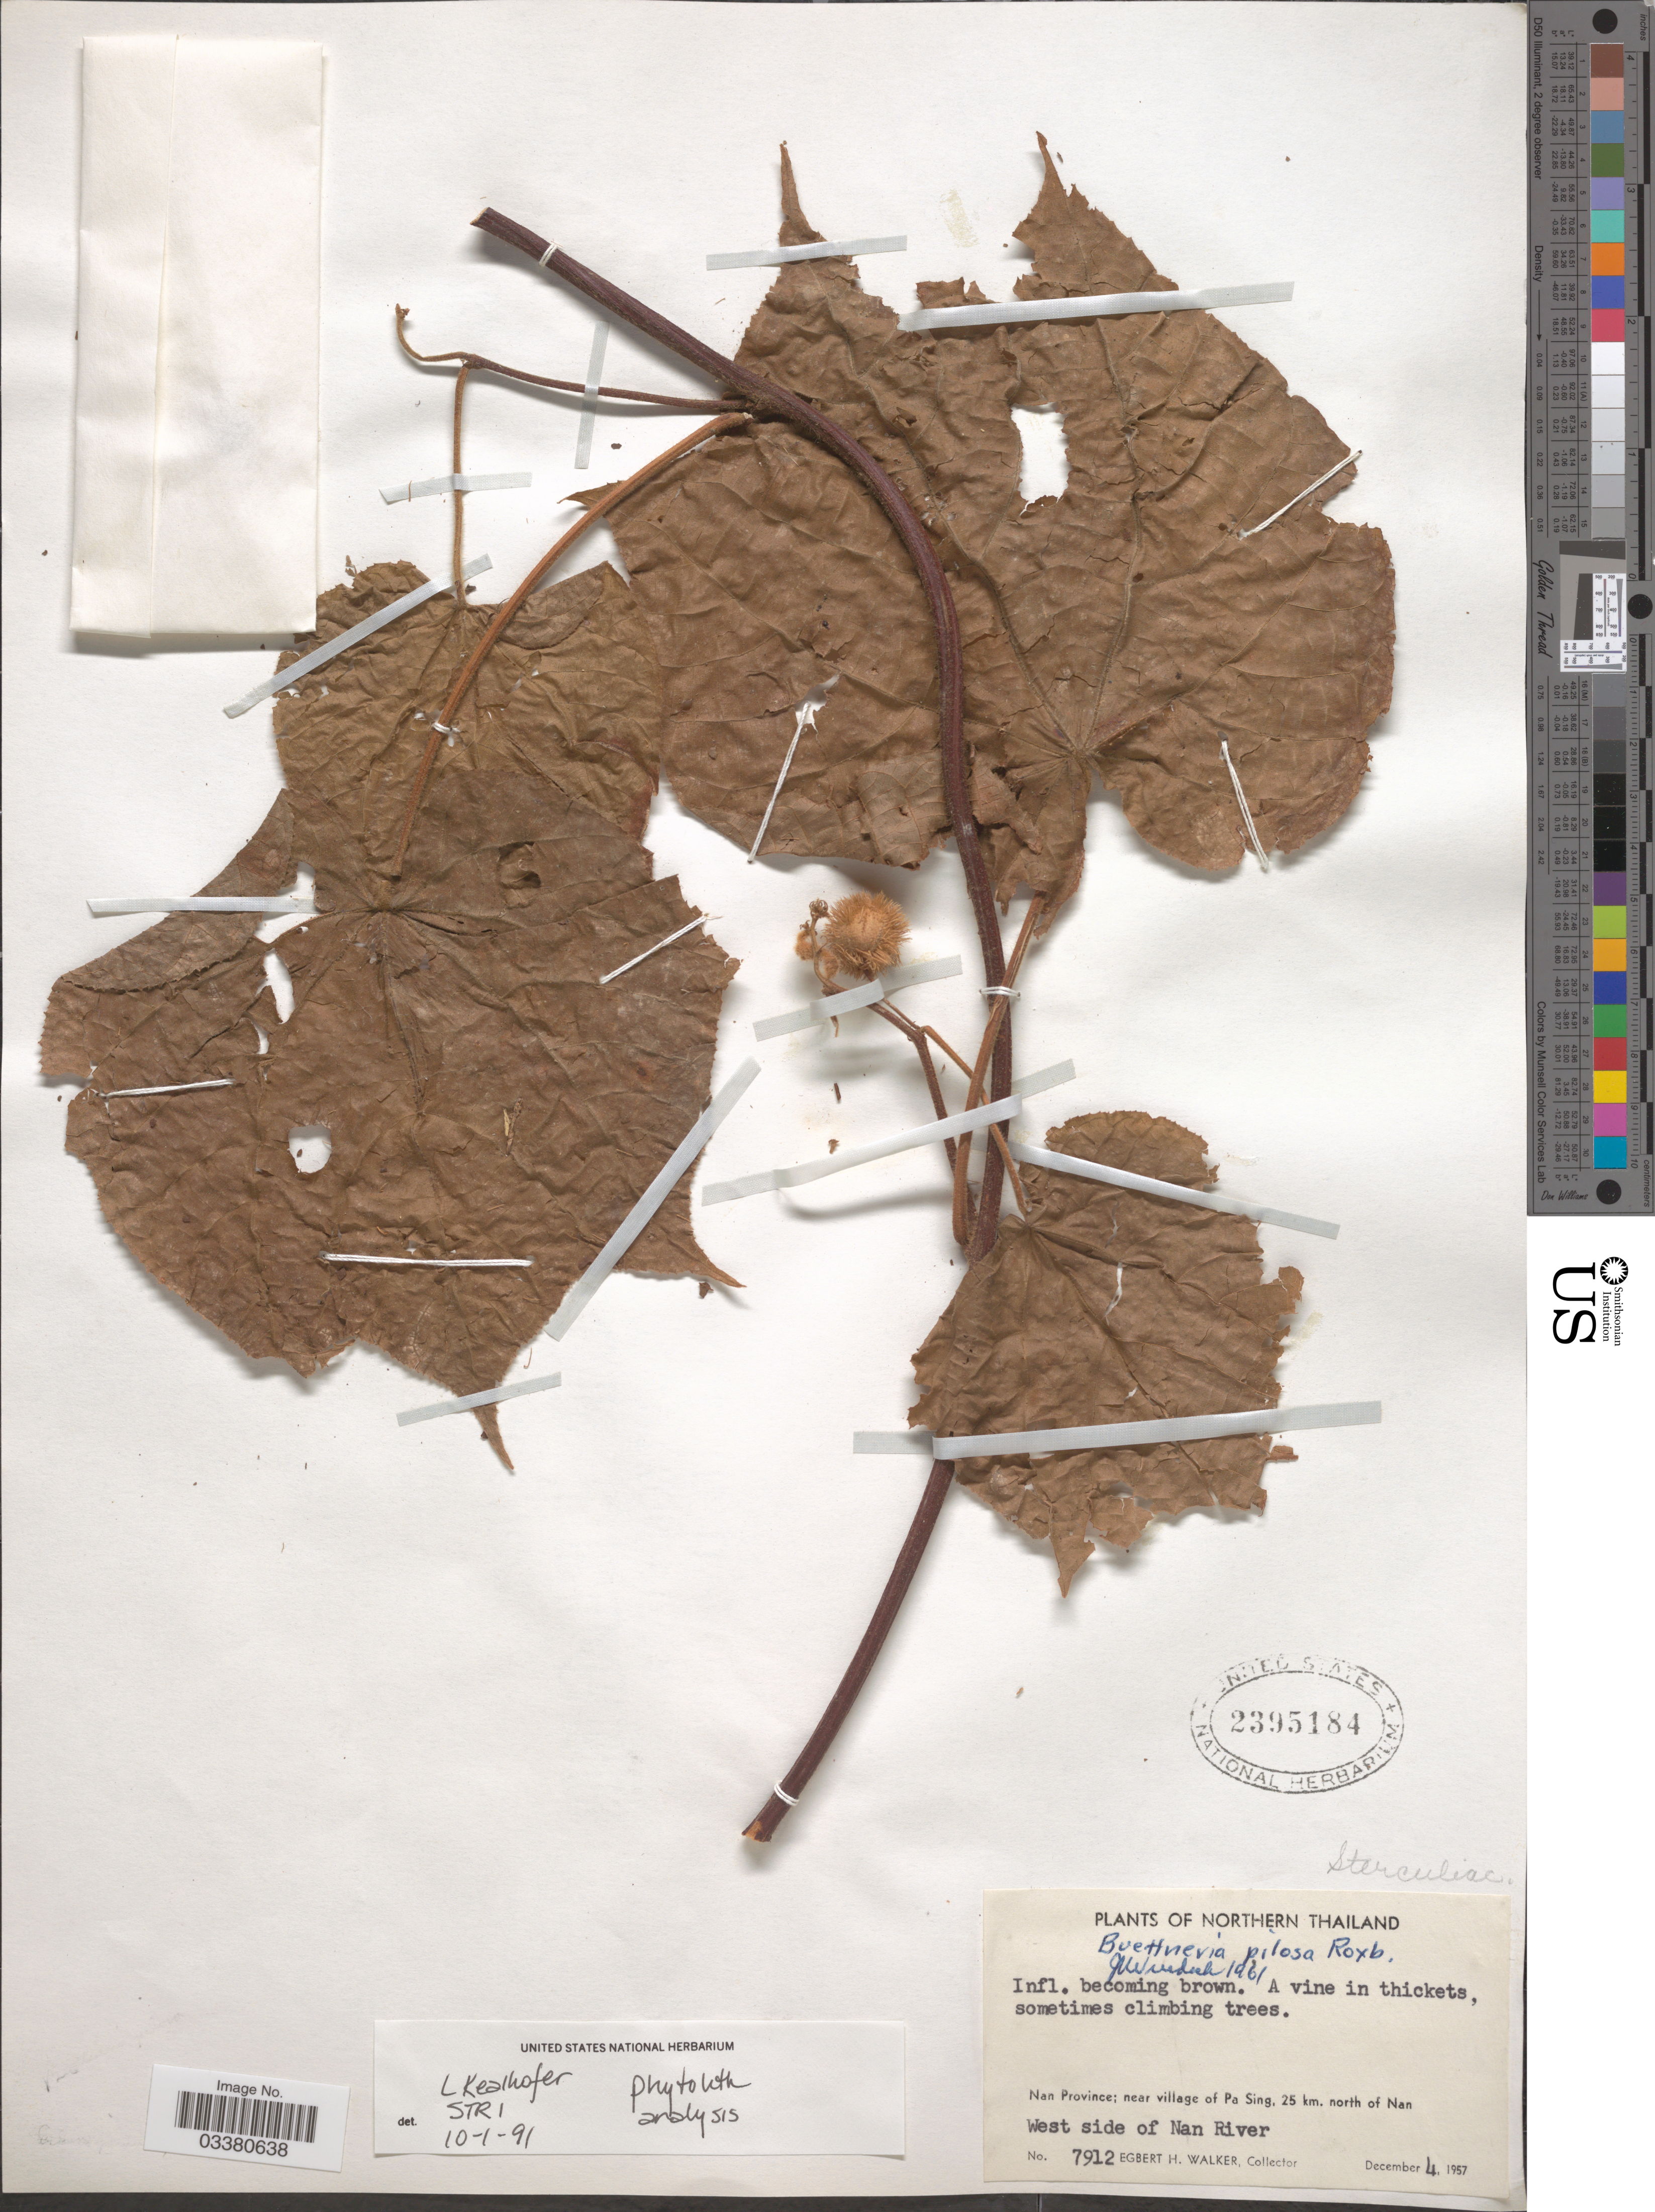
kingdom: Plantae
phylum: Tracheophyta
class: Magnoliopsida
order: Malvales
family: Malvaceae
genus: Ayenia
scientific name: Ayenia elegans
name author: (Ridl.) Deroliya & S.L. Meena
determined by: Dorr, L. J., (BOT), Smithsonian Institution - National Museum of Natural History (UNITED STATES)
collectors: E. H. Walker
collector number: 7912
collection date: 1957-12-04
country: Thailand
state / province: Nan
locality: Northern Thailand. Near village of Pa Sing, 25 km. north of Nan. West side of Nan River.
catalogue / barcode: US 2395184